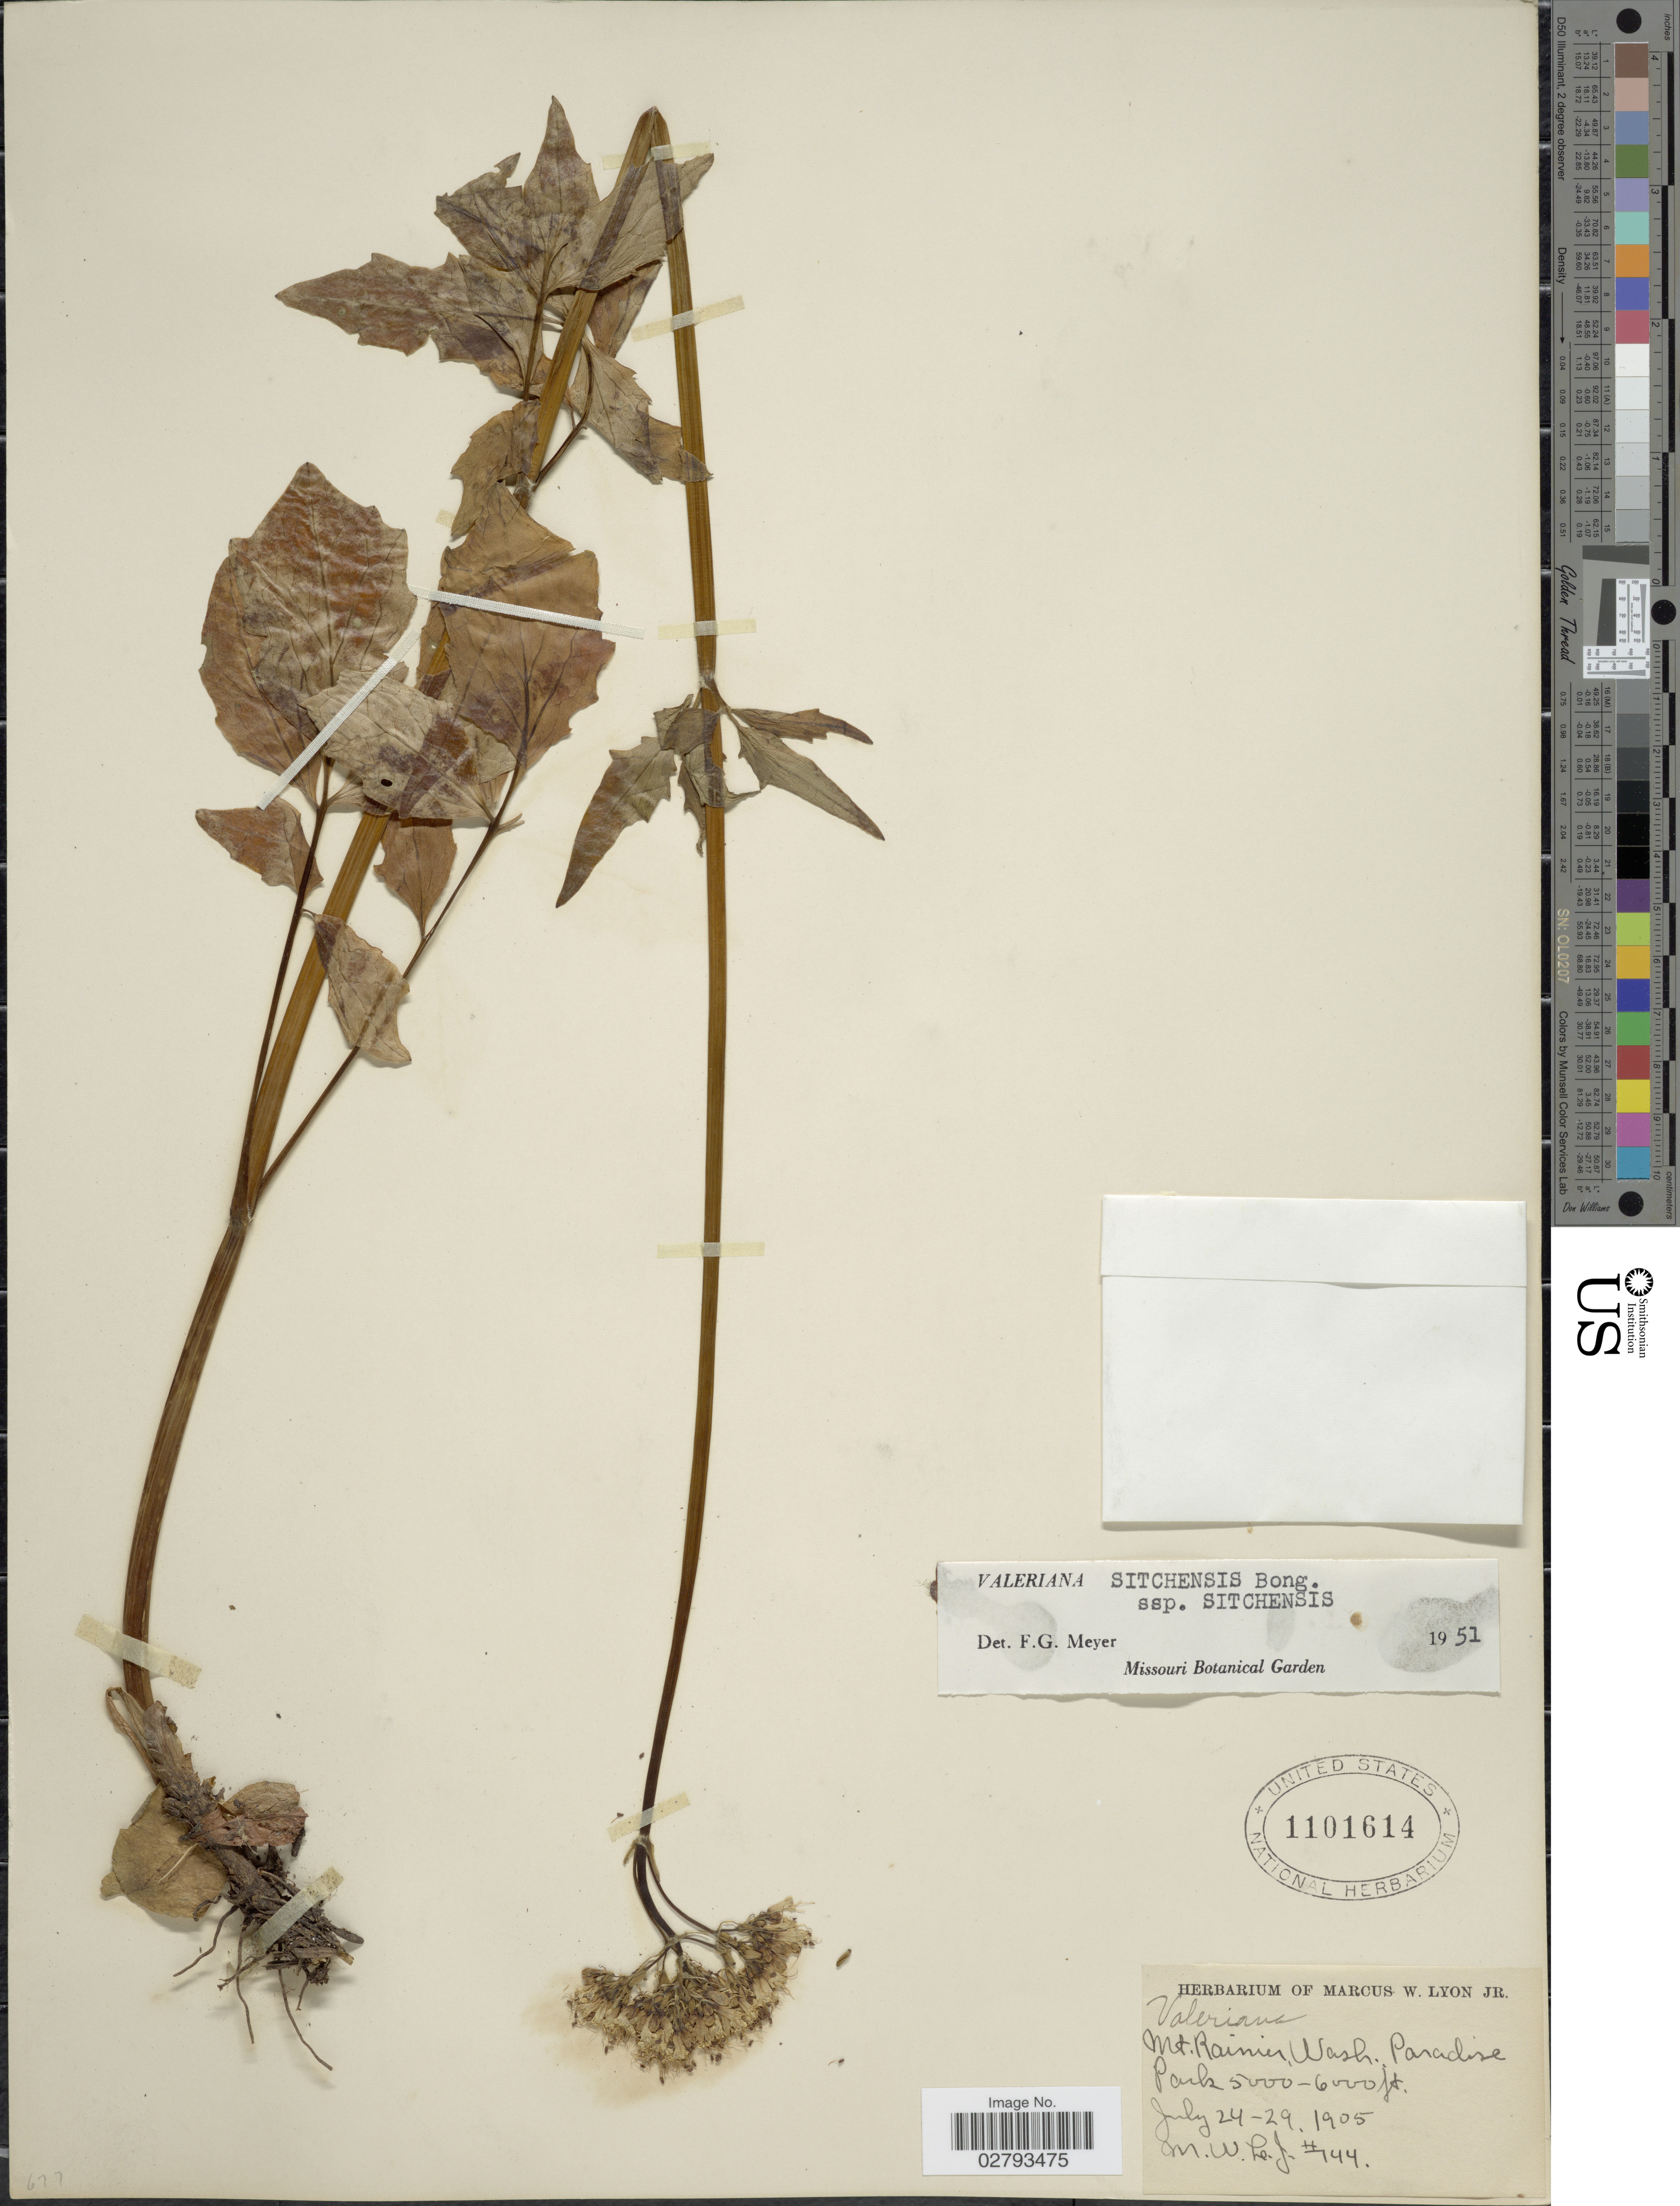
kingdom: Plantae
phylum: Tracheophyta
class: Magnoliopsida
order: Dipsacales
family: Caprifoliaceae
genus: Valeriana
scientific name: Valeriana sitchensis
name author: Bong.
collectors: M. W. Lyon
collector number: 144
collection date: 1905-07-24/1905-07-29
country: United States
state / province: Washington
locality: Mt. Rainier. Paradise Park.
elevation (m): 1524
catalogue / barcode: US 1101614